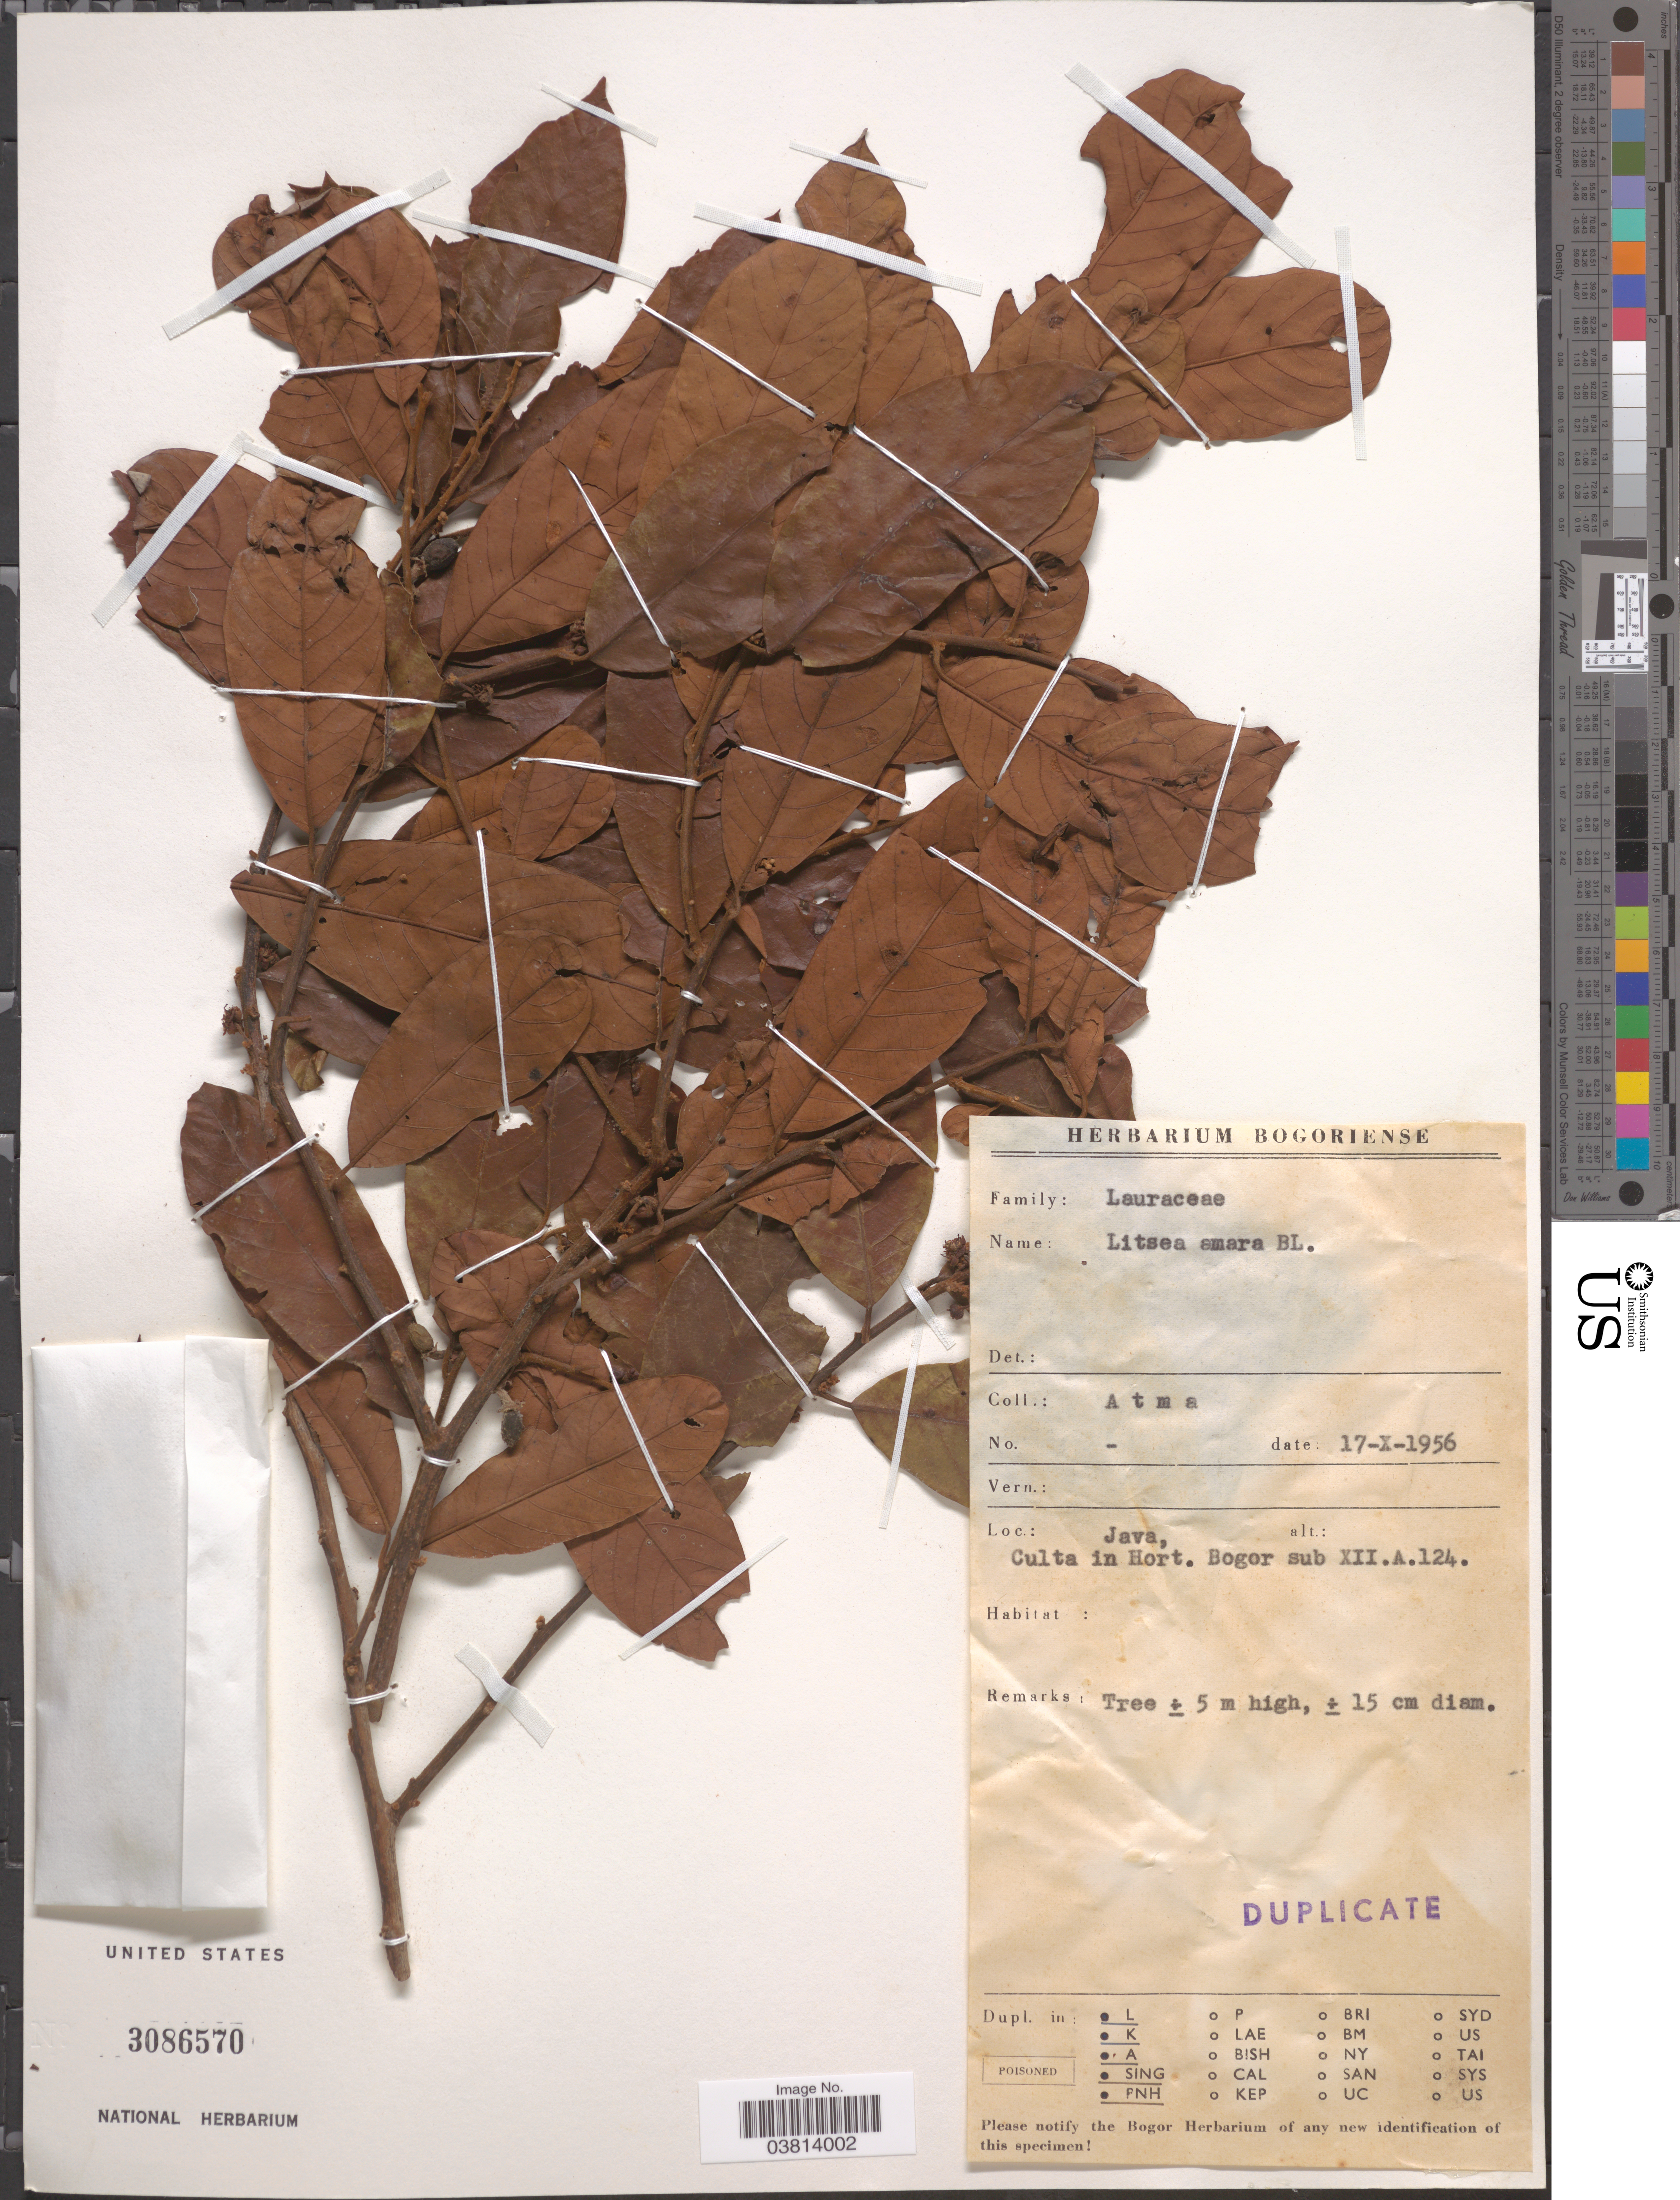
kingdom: Plantae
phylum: Tracheophyta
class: Magnoliopsida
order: Laurales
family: Lauraceae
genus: Litsea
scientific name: Litsea amara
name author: Blume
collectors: Atma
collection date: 1956-10-17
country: Indonesia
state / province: Java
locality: Culta in Hort. Bogor sub XII. A. 124.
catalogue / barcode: US 3086570